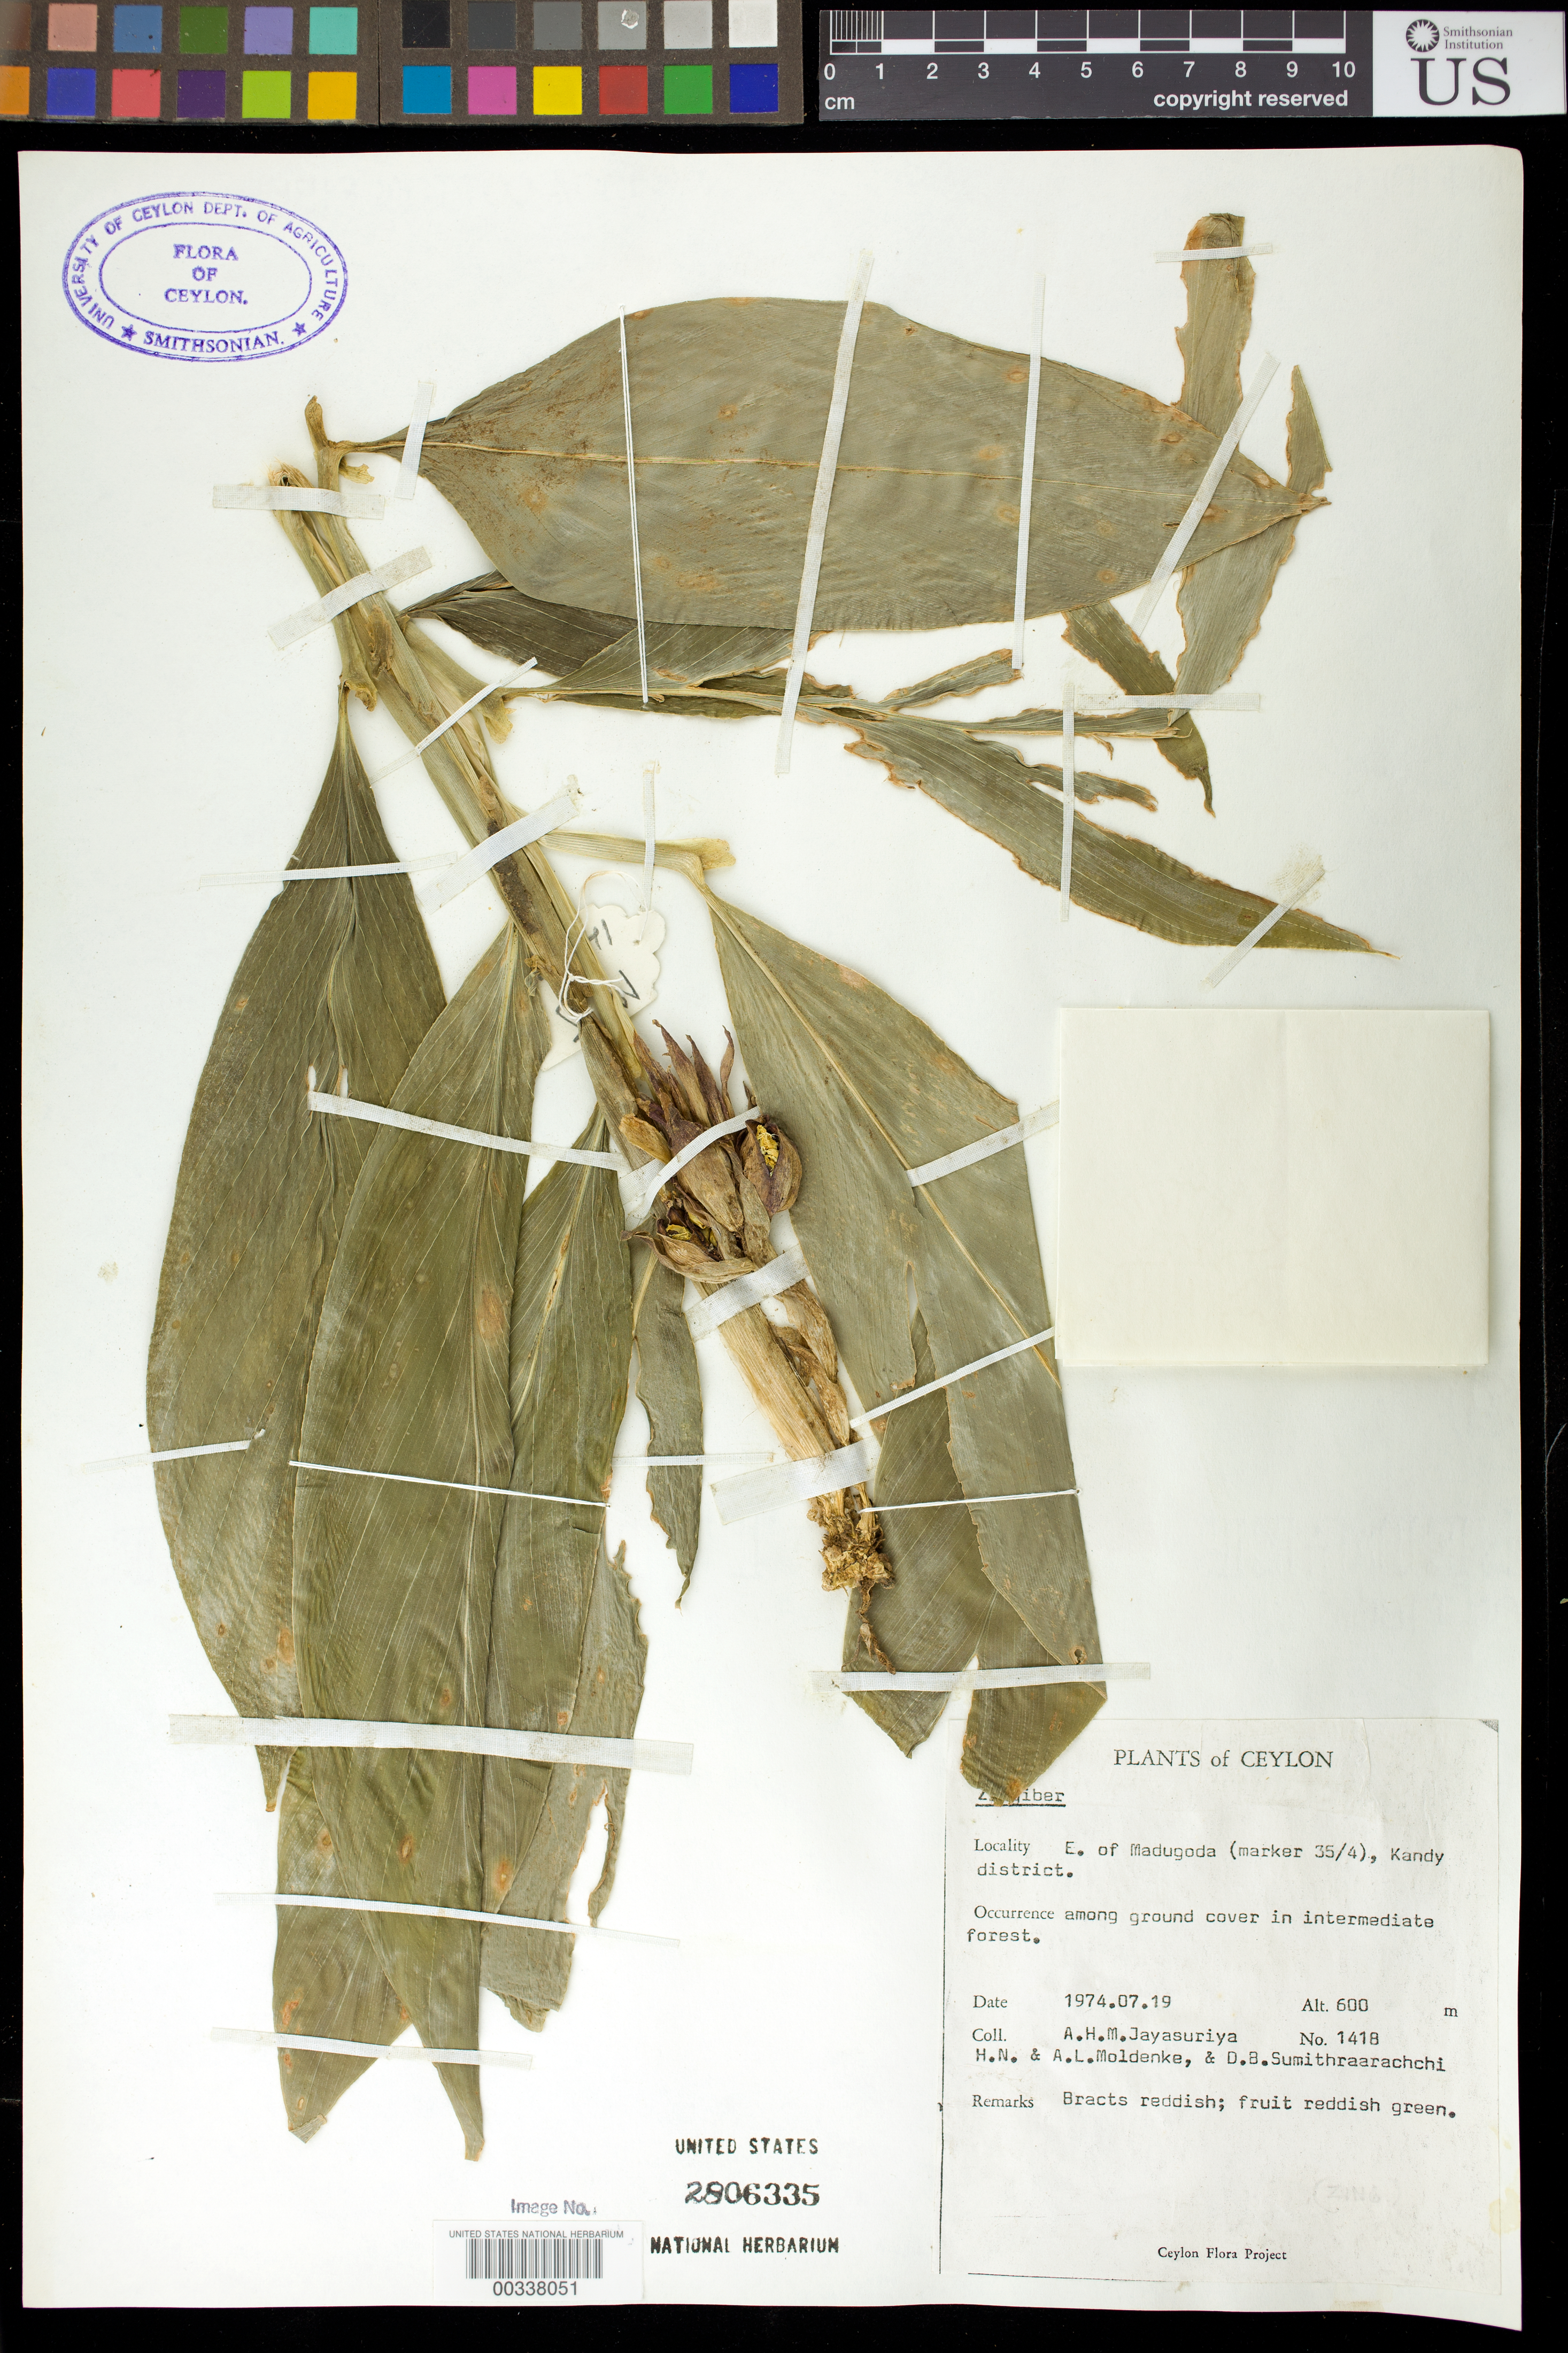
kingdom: Plantae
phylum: Tracheophyta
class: Liliopsida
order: Zingiberales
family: Zingiberaceae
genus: Zingiber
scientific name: Zingiber sp.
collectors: A. H. Jayasuriya, H. N. Moldenke, A. L. Moldenke & D. B. Sumithraarachchi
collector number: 1418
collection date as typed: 19 Jul 1974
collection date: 1974-07-19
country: Sri Lanka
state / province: Central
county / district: Kandy Dist.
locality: Plants of ceylon, e of madugoda (marker 35/4)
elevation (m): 600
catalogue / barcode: US 2806335